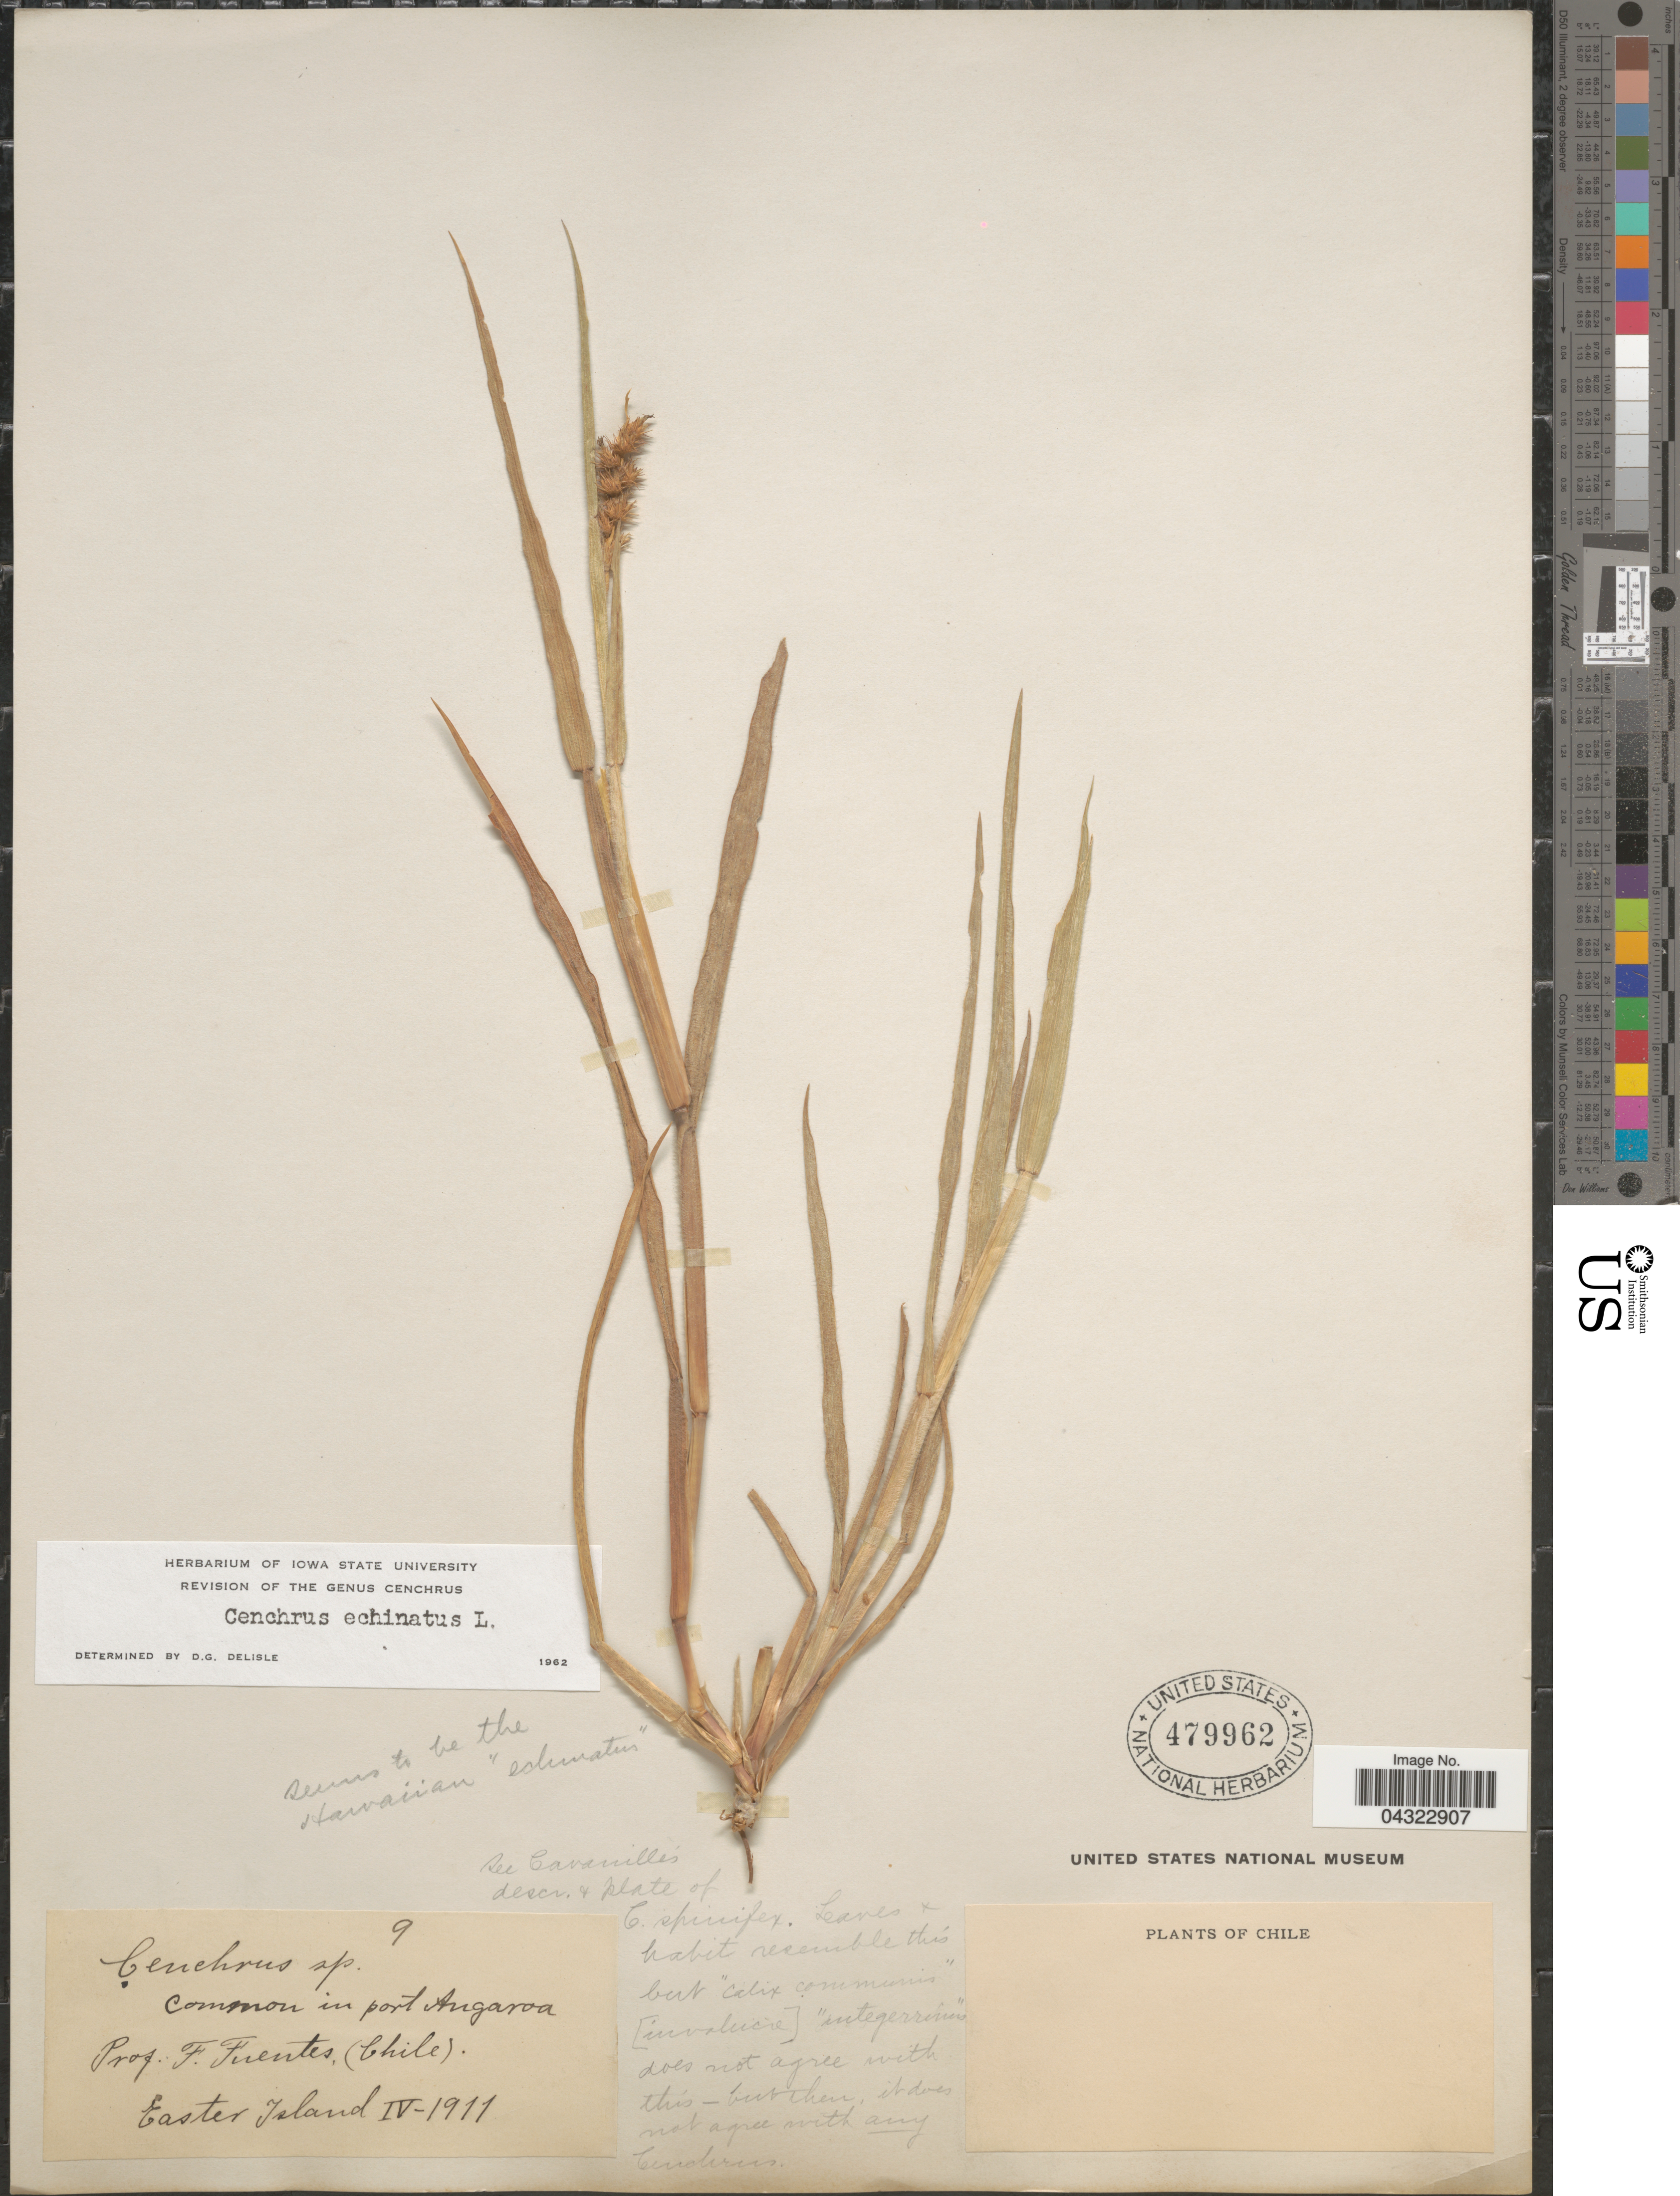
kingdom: Plantae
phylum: Tracheophyta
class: Liliopsida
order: Poales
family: Poaceae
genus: Cenchrus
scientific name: Cenchrus echinatus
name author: L.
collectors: F. Fuentes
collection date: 1911-04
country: Chile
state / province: Valparaíso (V)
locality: Common in port Angaroa. Easter Island.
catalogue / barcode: US 479962